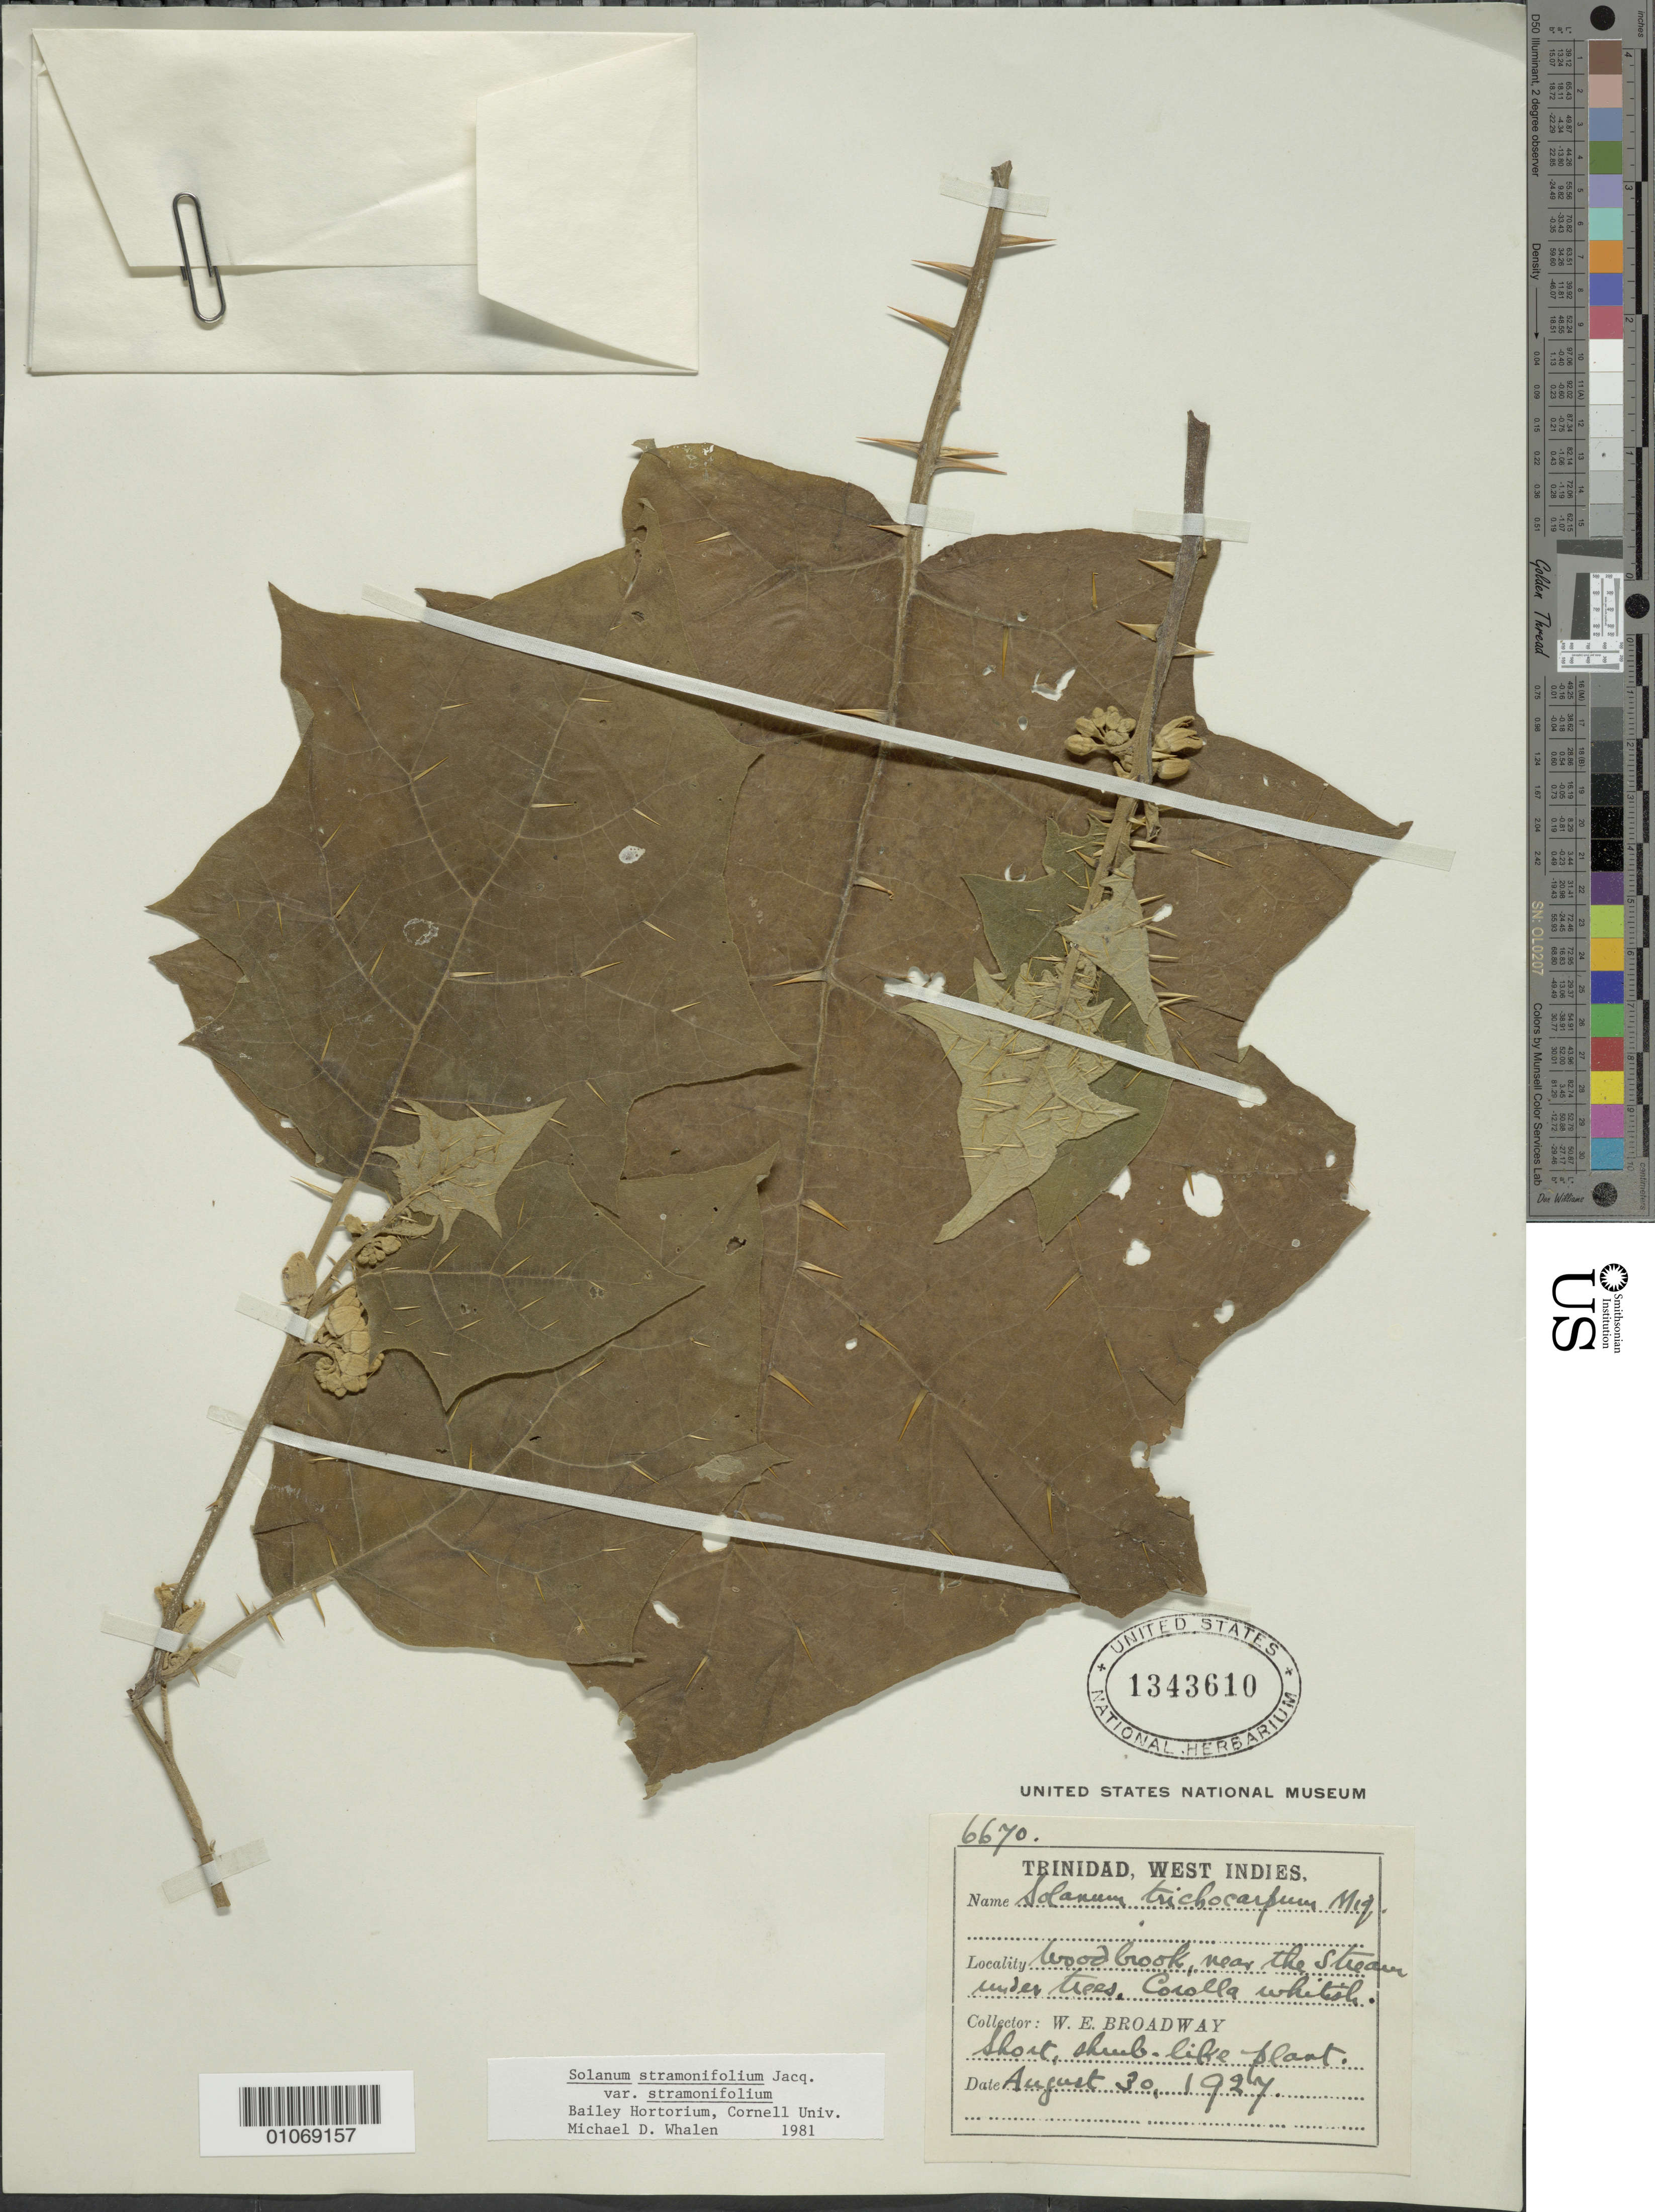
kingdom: Plantae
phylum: Tracheophyta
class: Magnoliopsida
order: Solanales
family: Solanaceae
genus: Solanum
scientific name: Solanum stramoniifolium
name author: Jacq.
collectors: W. E. Broadway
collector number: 6670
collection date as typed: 30 Aug 1927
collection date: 1927-08-30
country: Trinidad and Tobago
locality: Wood brook, near the stream under trees.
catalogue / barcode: US 1343610